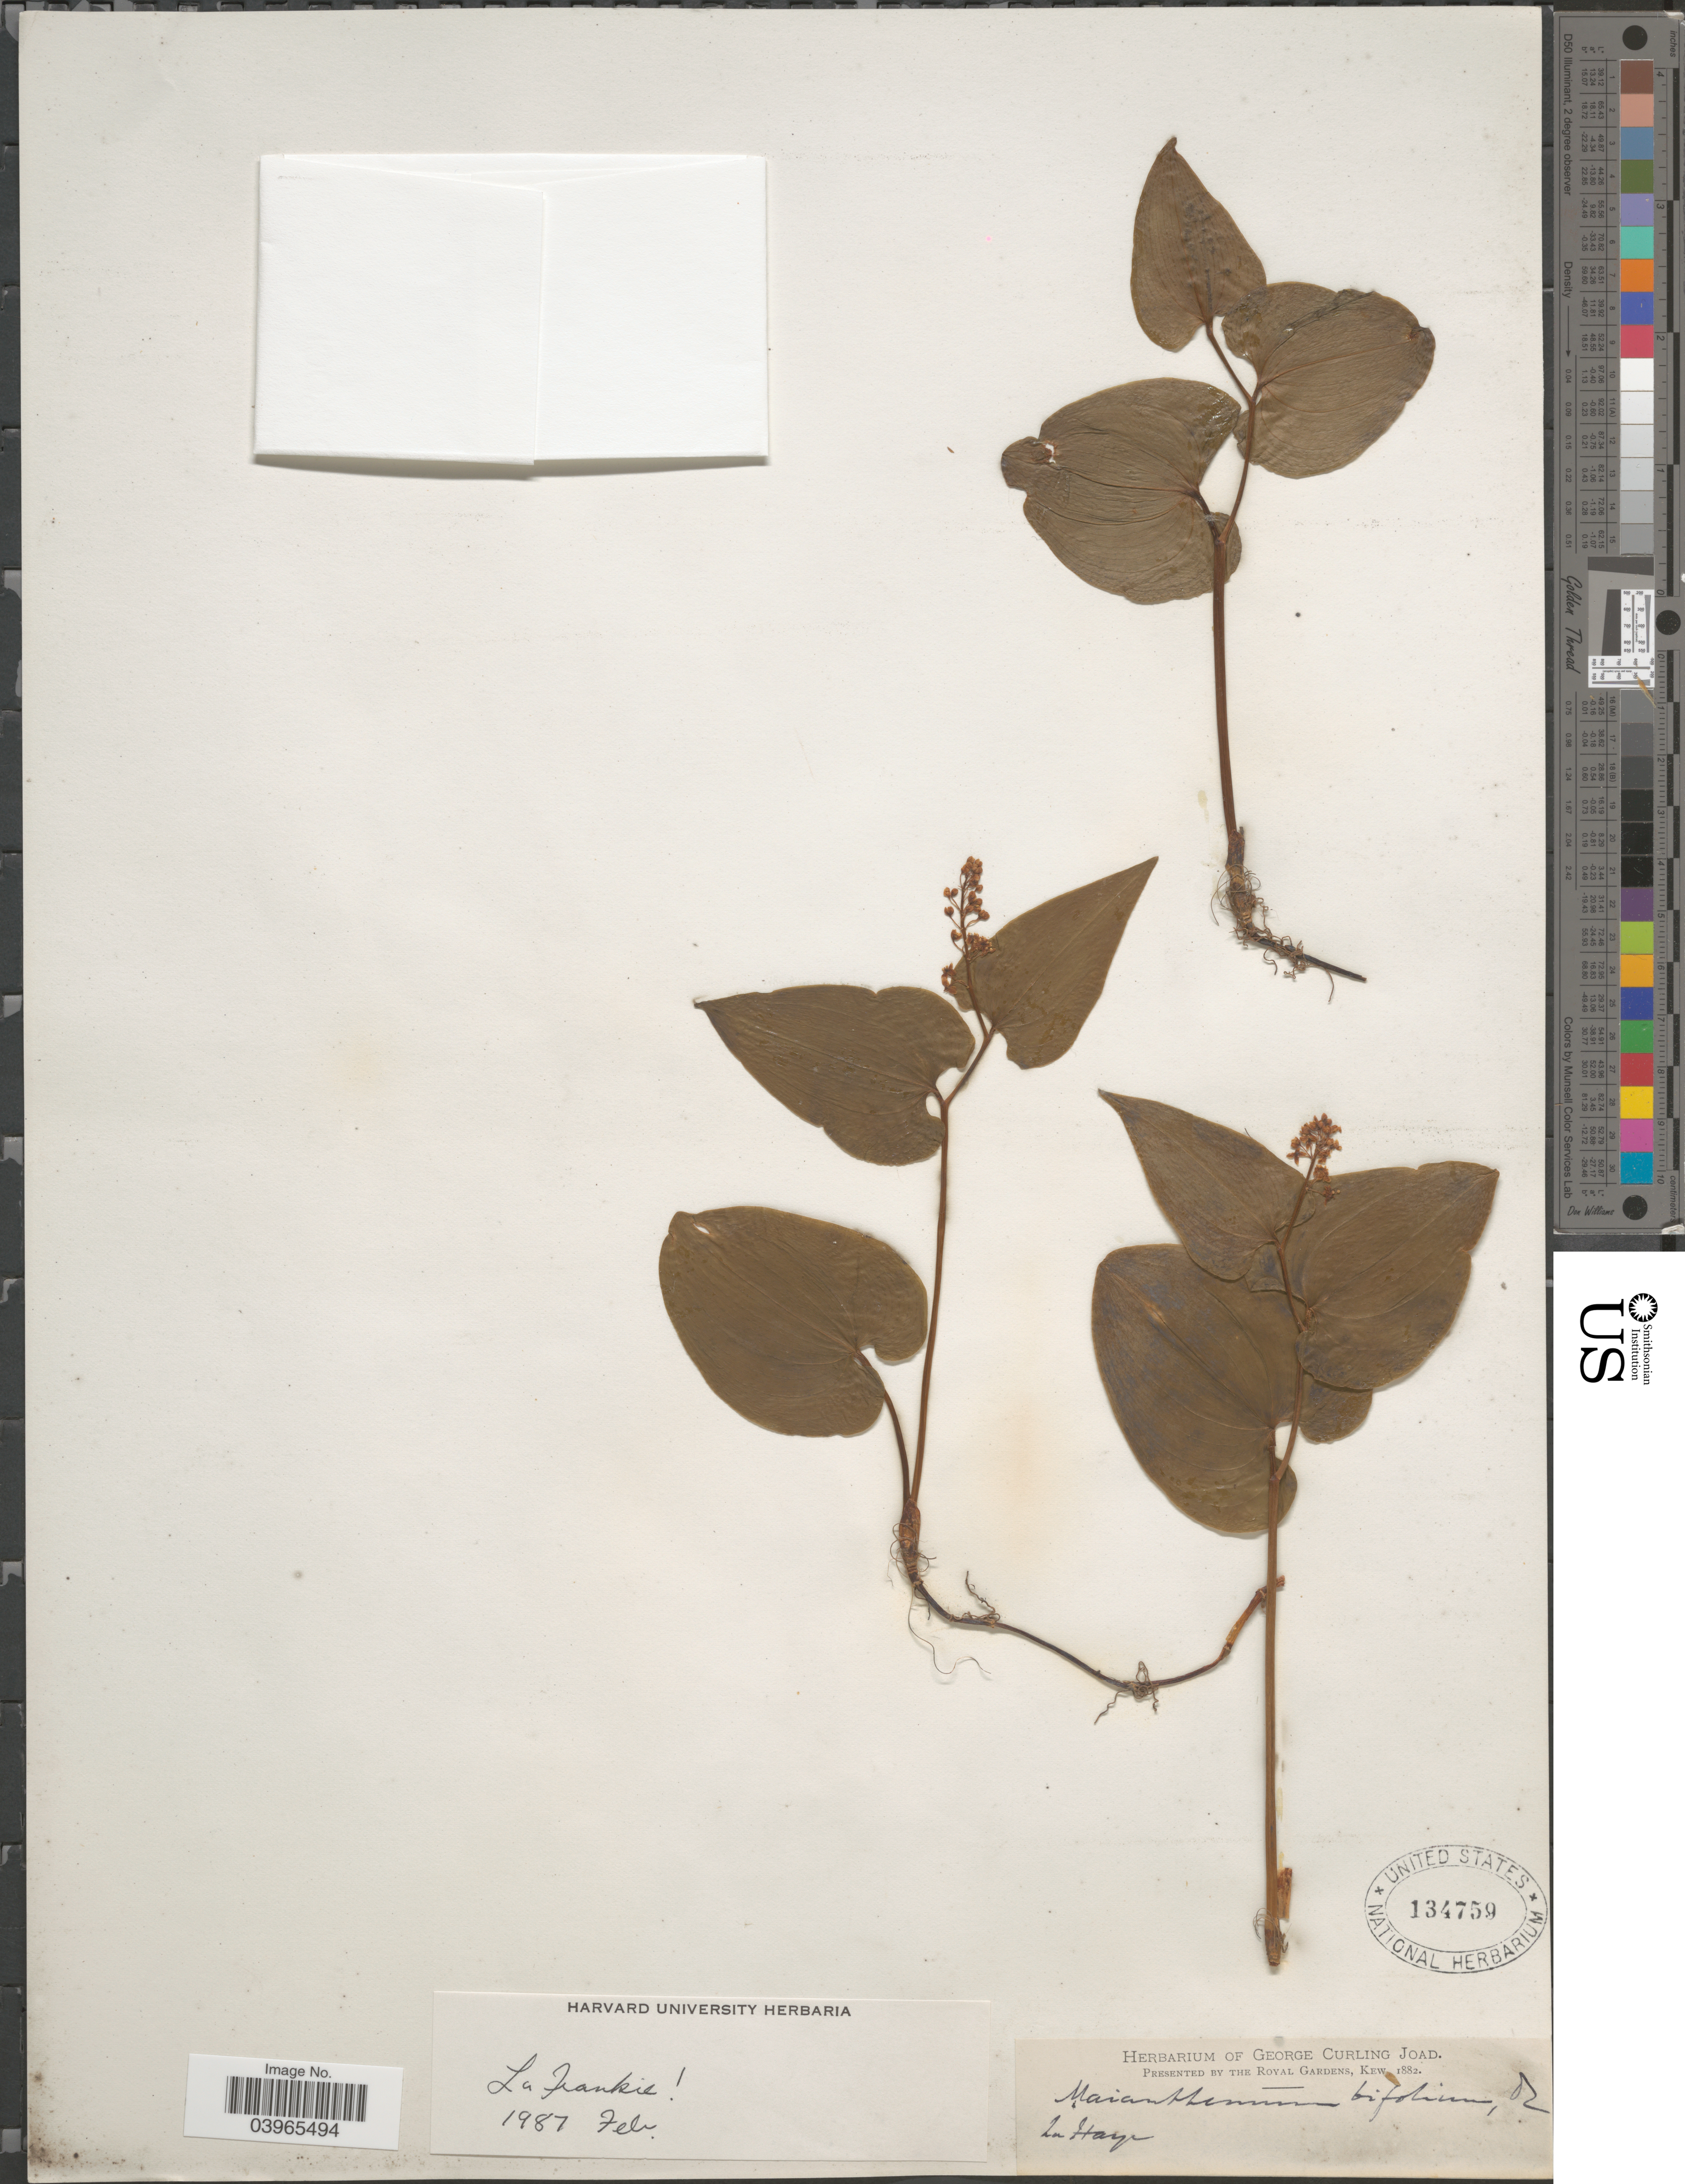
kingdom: Plantae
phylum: Tracheophyta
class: Liliopsida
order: Asparagales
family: Asparagaceae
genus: Maianthemum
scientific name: Maianthemum bifolium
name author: (L.) F.W. Schmidt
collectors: ex herb. George Curling Joad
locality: La Haye.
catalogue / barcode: US 134759